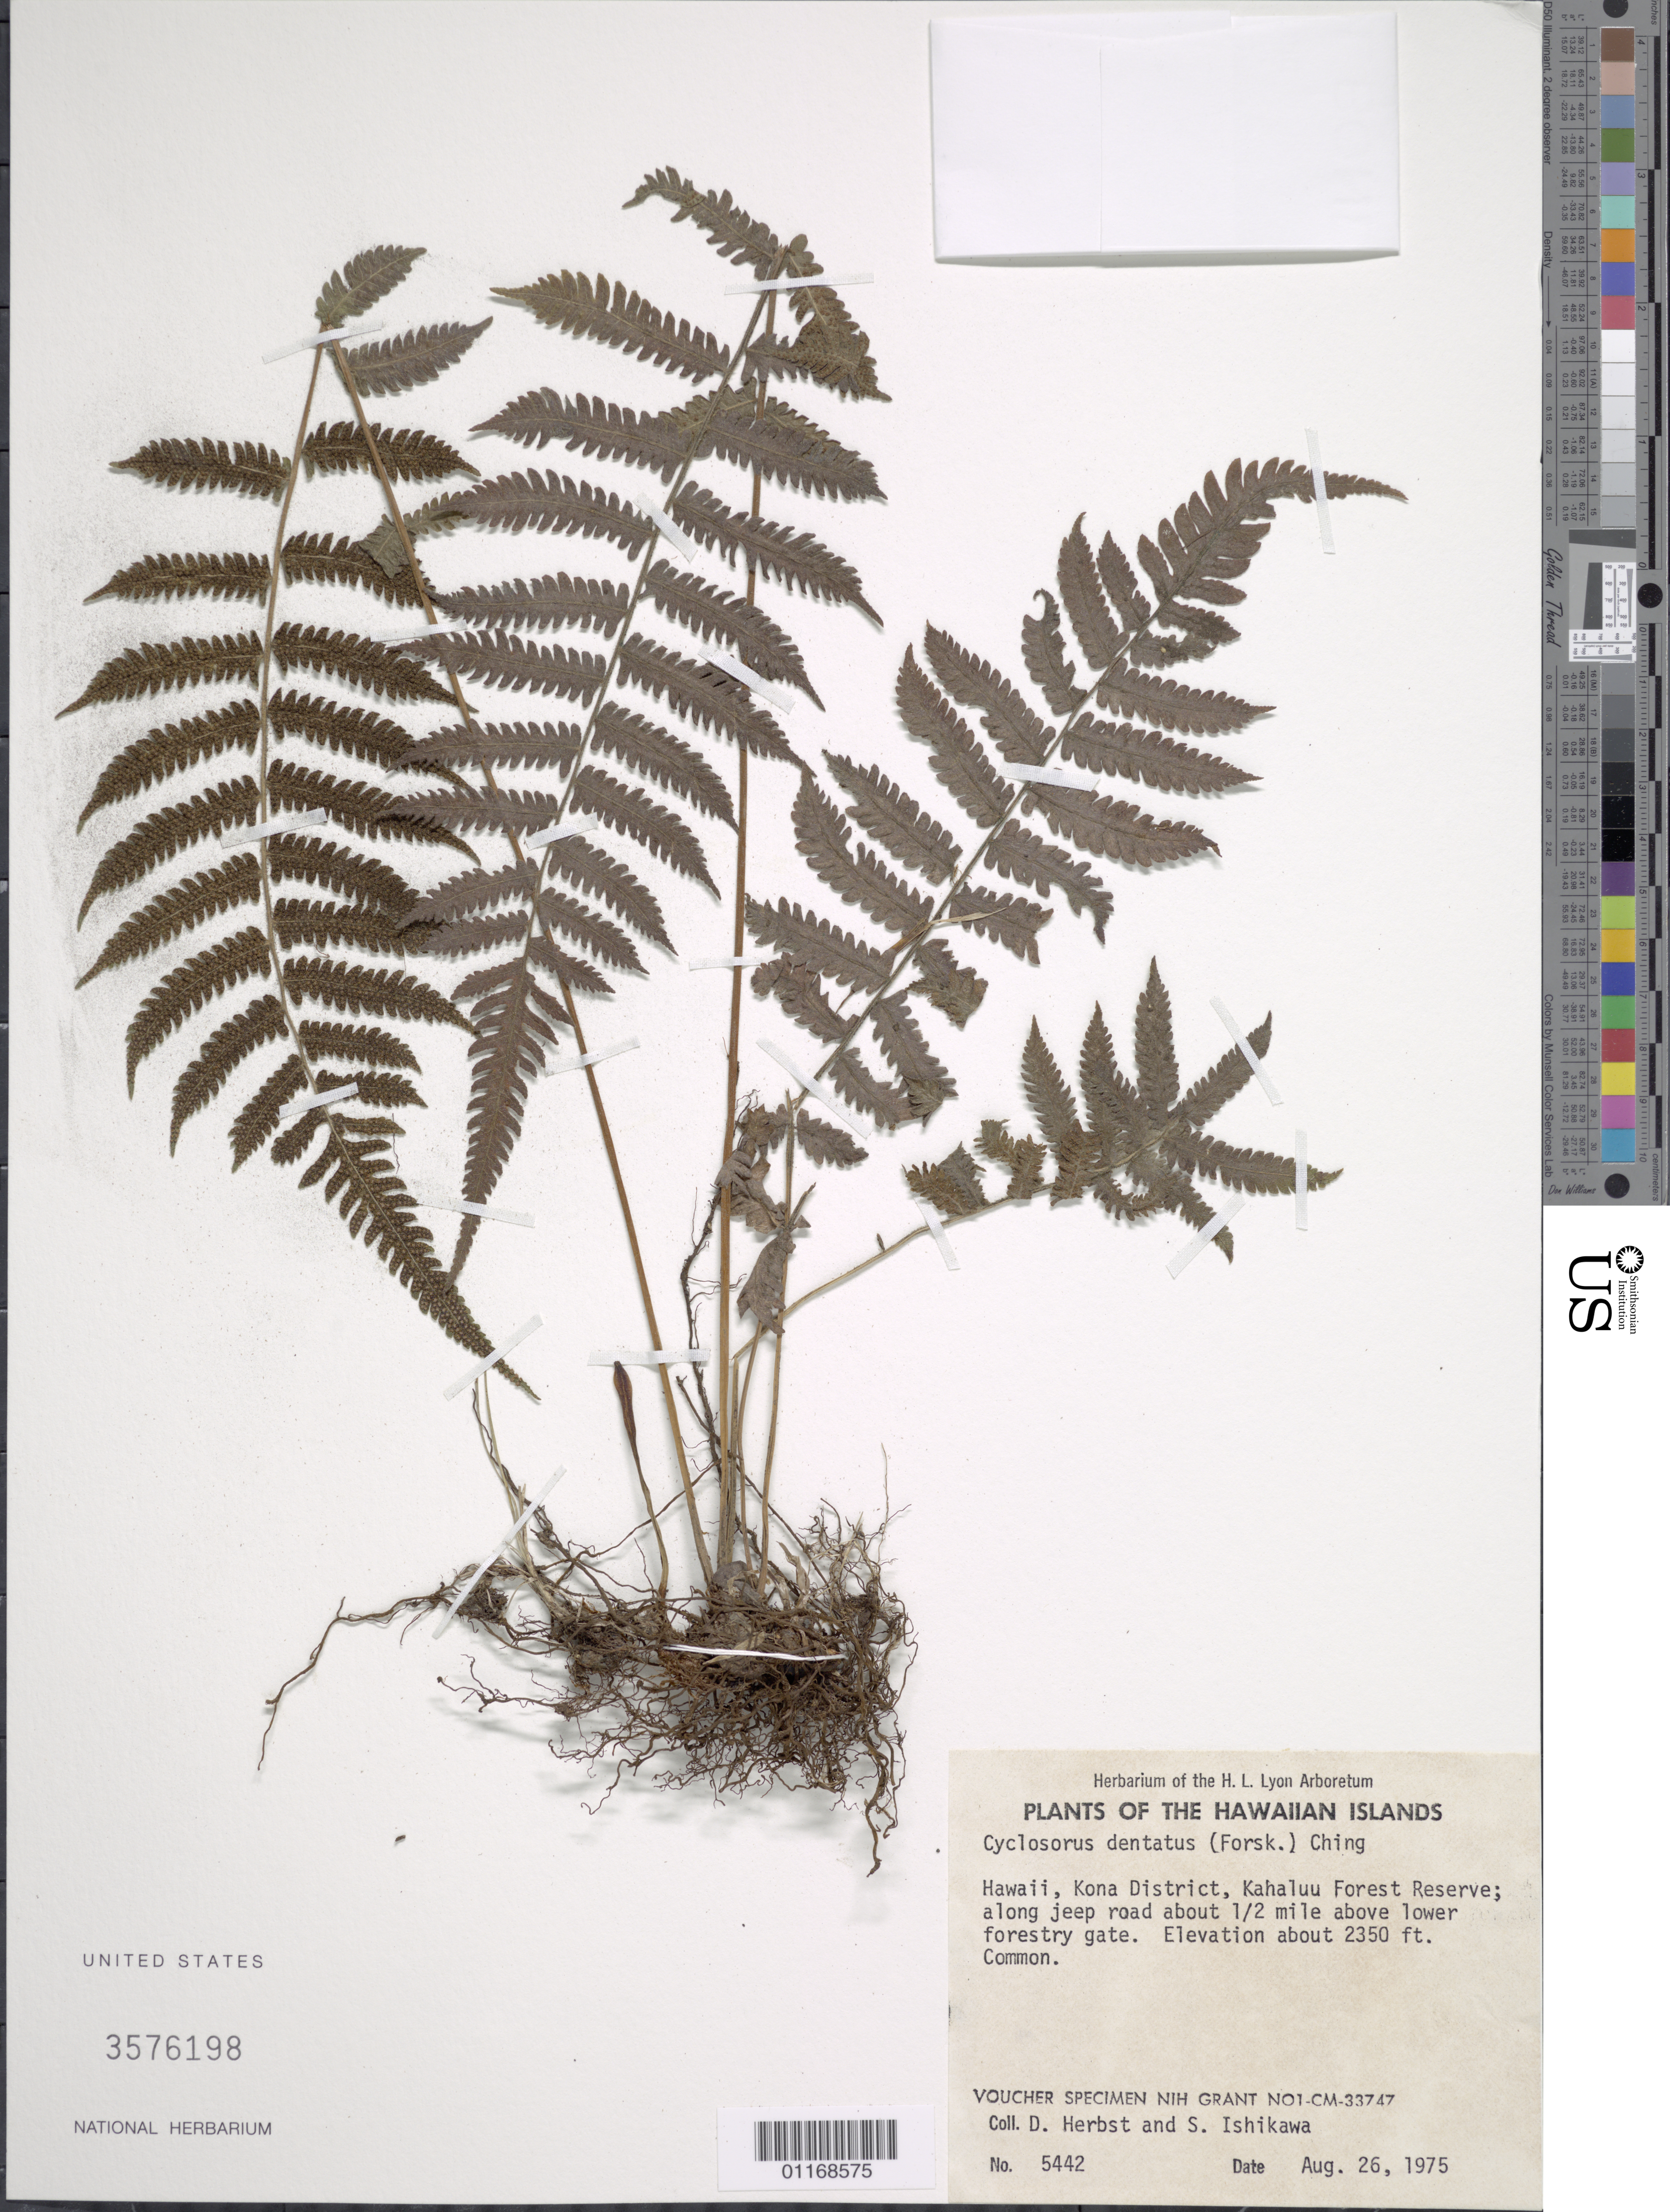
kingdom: Plantae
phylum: Tracheophyta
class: Polypodiopsida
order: Polypodiales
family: Thelypteridaceae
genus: Christella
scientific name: Christella dentata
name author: (Forssk.) Brownsey & Jermy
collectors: D. R. Herbst & S. Ishikawa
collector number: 5442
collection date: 1975-08-26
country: United States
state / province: Hawaii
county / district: Hawaii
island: Hawaii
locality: Kona District, Kahaluu Forest Reserve, along jeep road about 1/2 mile above lower forestry gate.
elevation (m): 716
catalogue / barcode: US 3576198